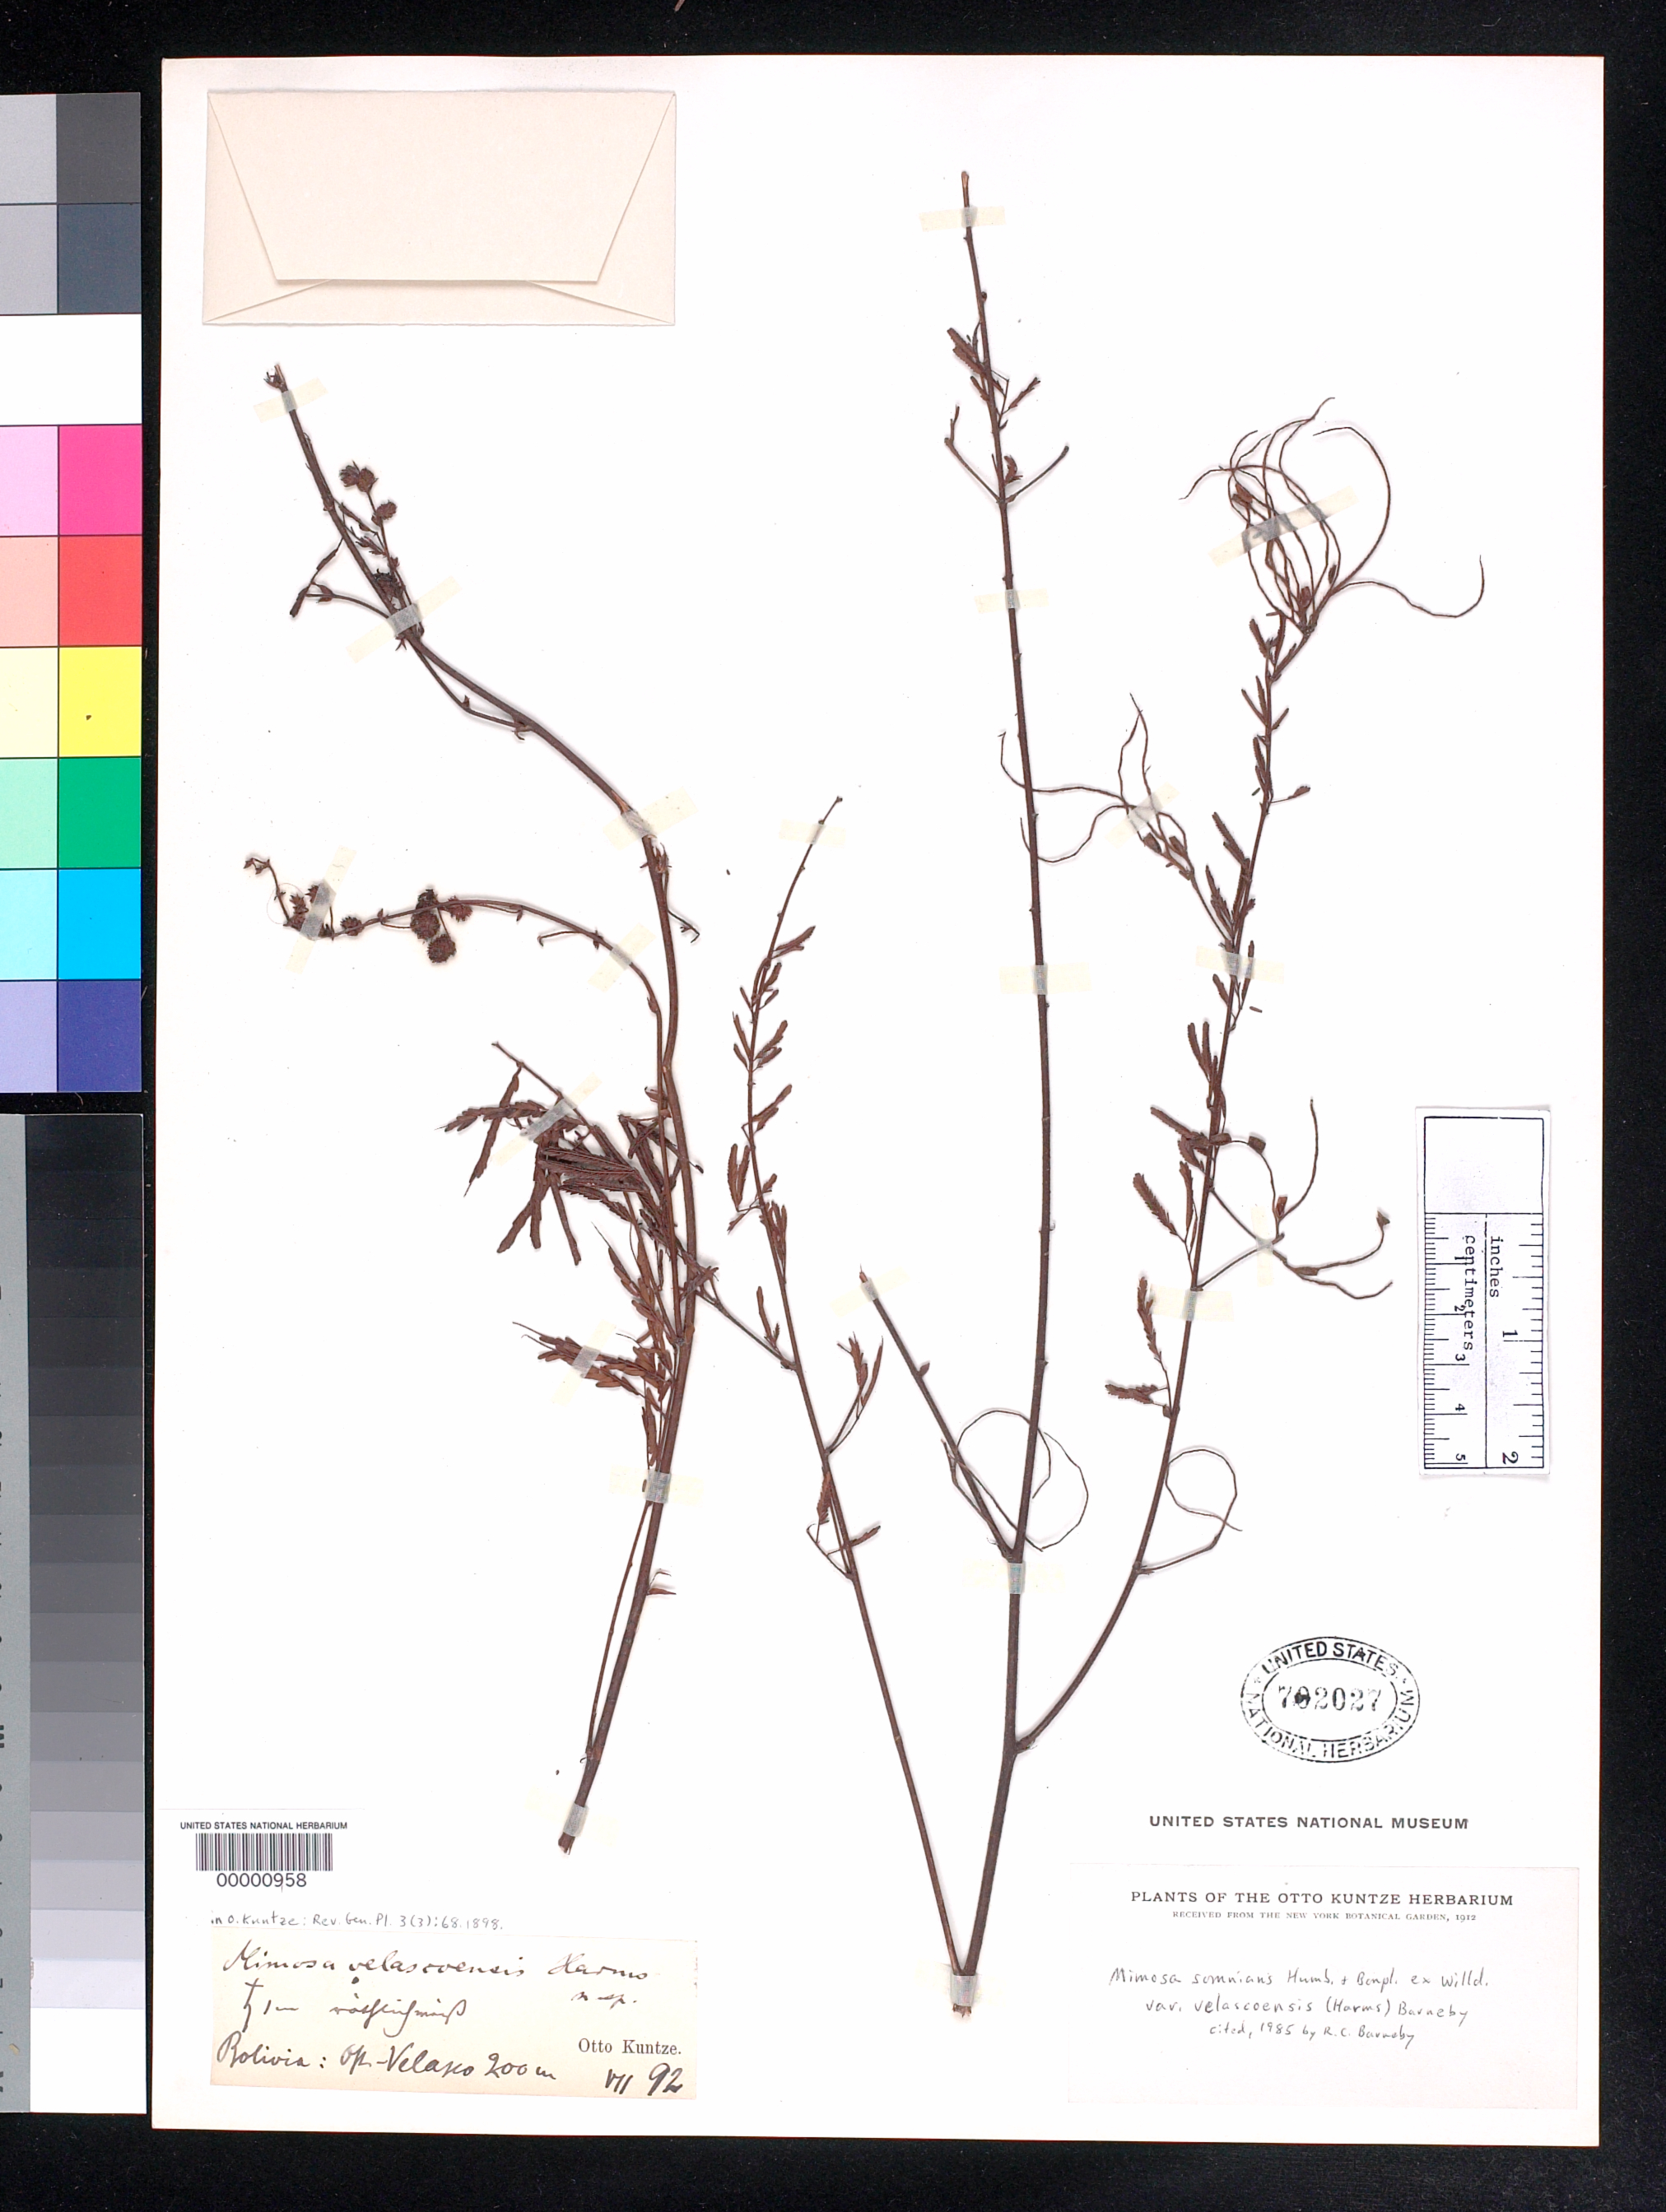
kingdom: Plantae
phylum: Tracheophyta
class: Magnoliopsida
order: Fabales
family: Fabaceae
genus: Mimosa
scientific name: Mimosa velascoensis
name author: Harms in Kuntze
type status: Type Collection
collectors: C.E.O. Kuntze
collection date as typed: Jul 1892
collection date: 1892-07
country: Bolivia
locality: Ost-Velasco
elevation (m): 200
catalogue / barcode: US 702027